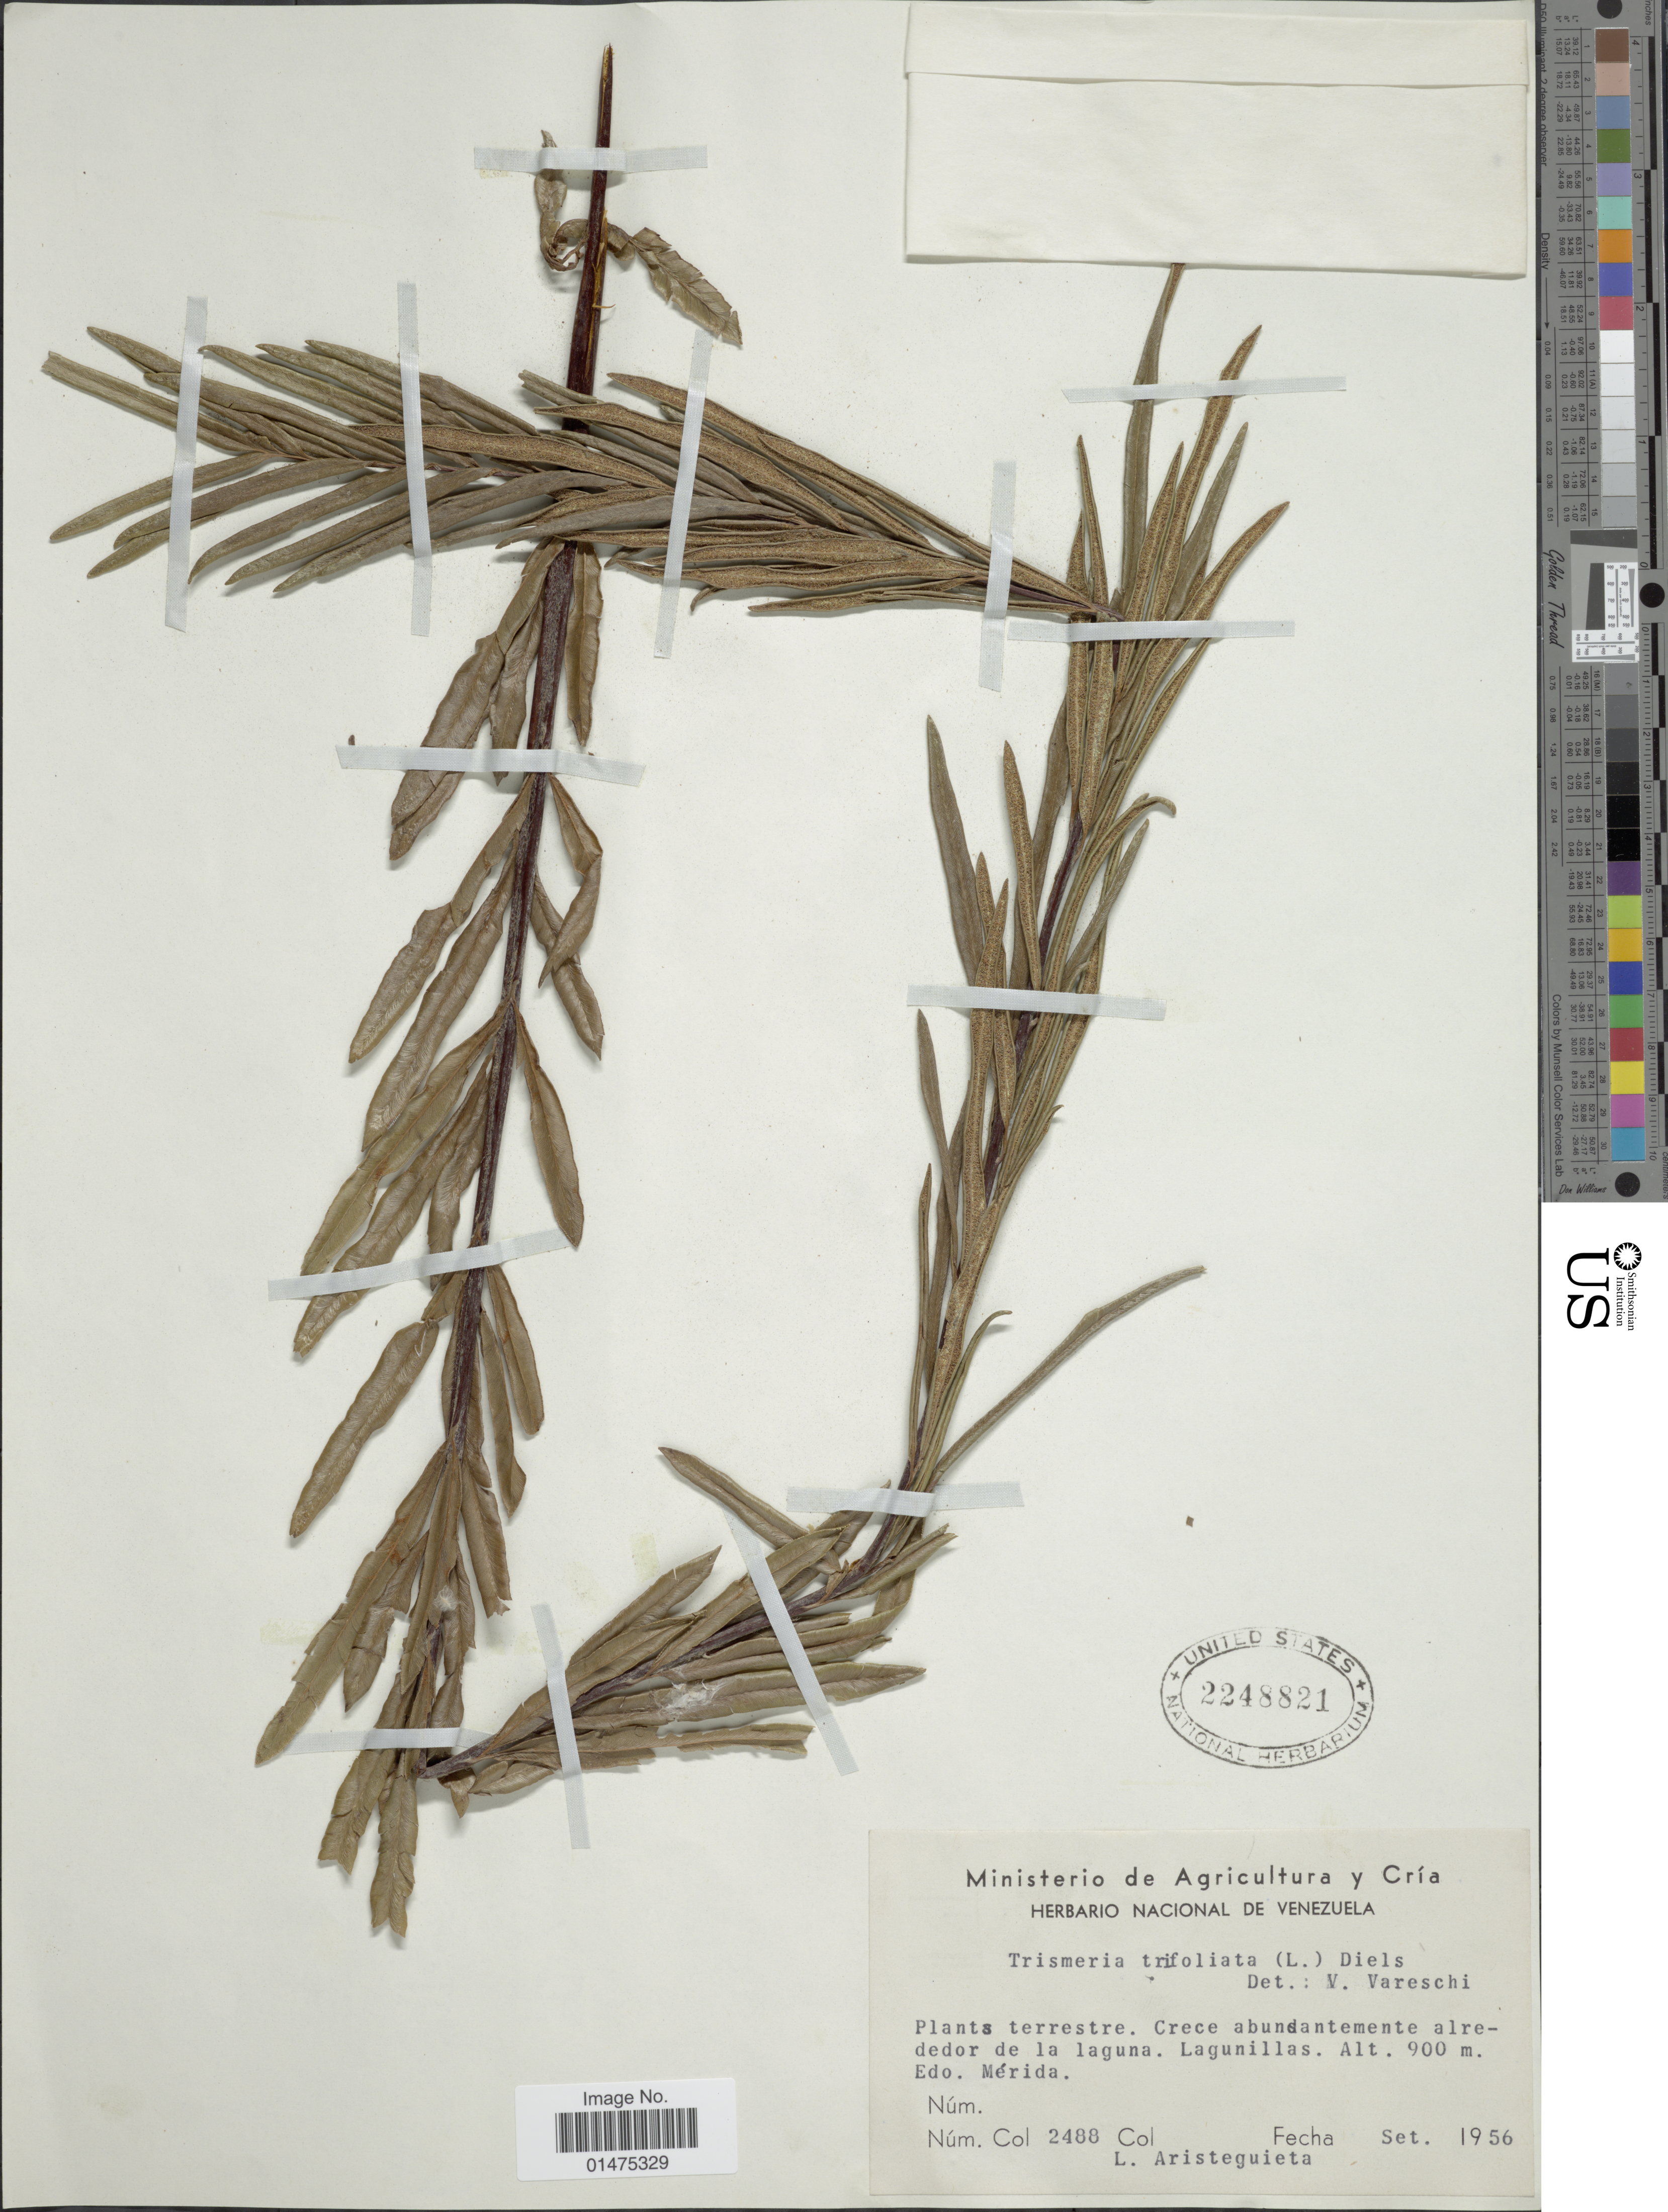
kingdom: Plantae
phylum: Tracheophyta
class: Polypodiopsida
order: Polypodiales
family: Pteridaceae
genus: Pityrogramma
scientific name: Pityrogramma trifoliata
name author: (L.) R.M. Tryon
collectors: L. Aristeguieta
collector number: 2488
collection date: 1956-09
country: Venezuela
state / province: Mérida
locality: Crece abundantement alrededor de la laguna, Lagunillas, edo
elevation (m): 900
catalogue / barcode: US 2248821